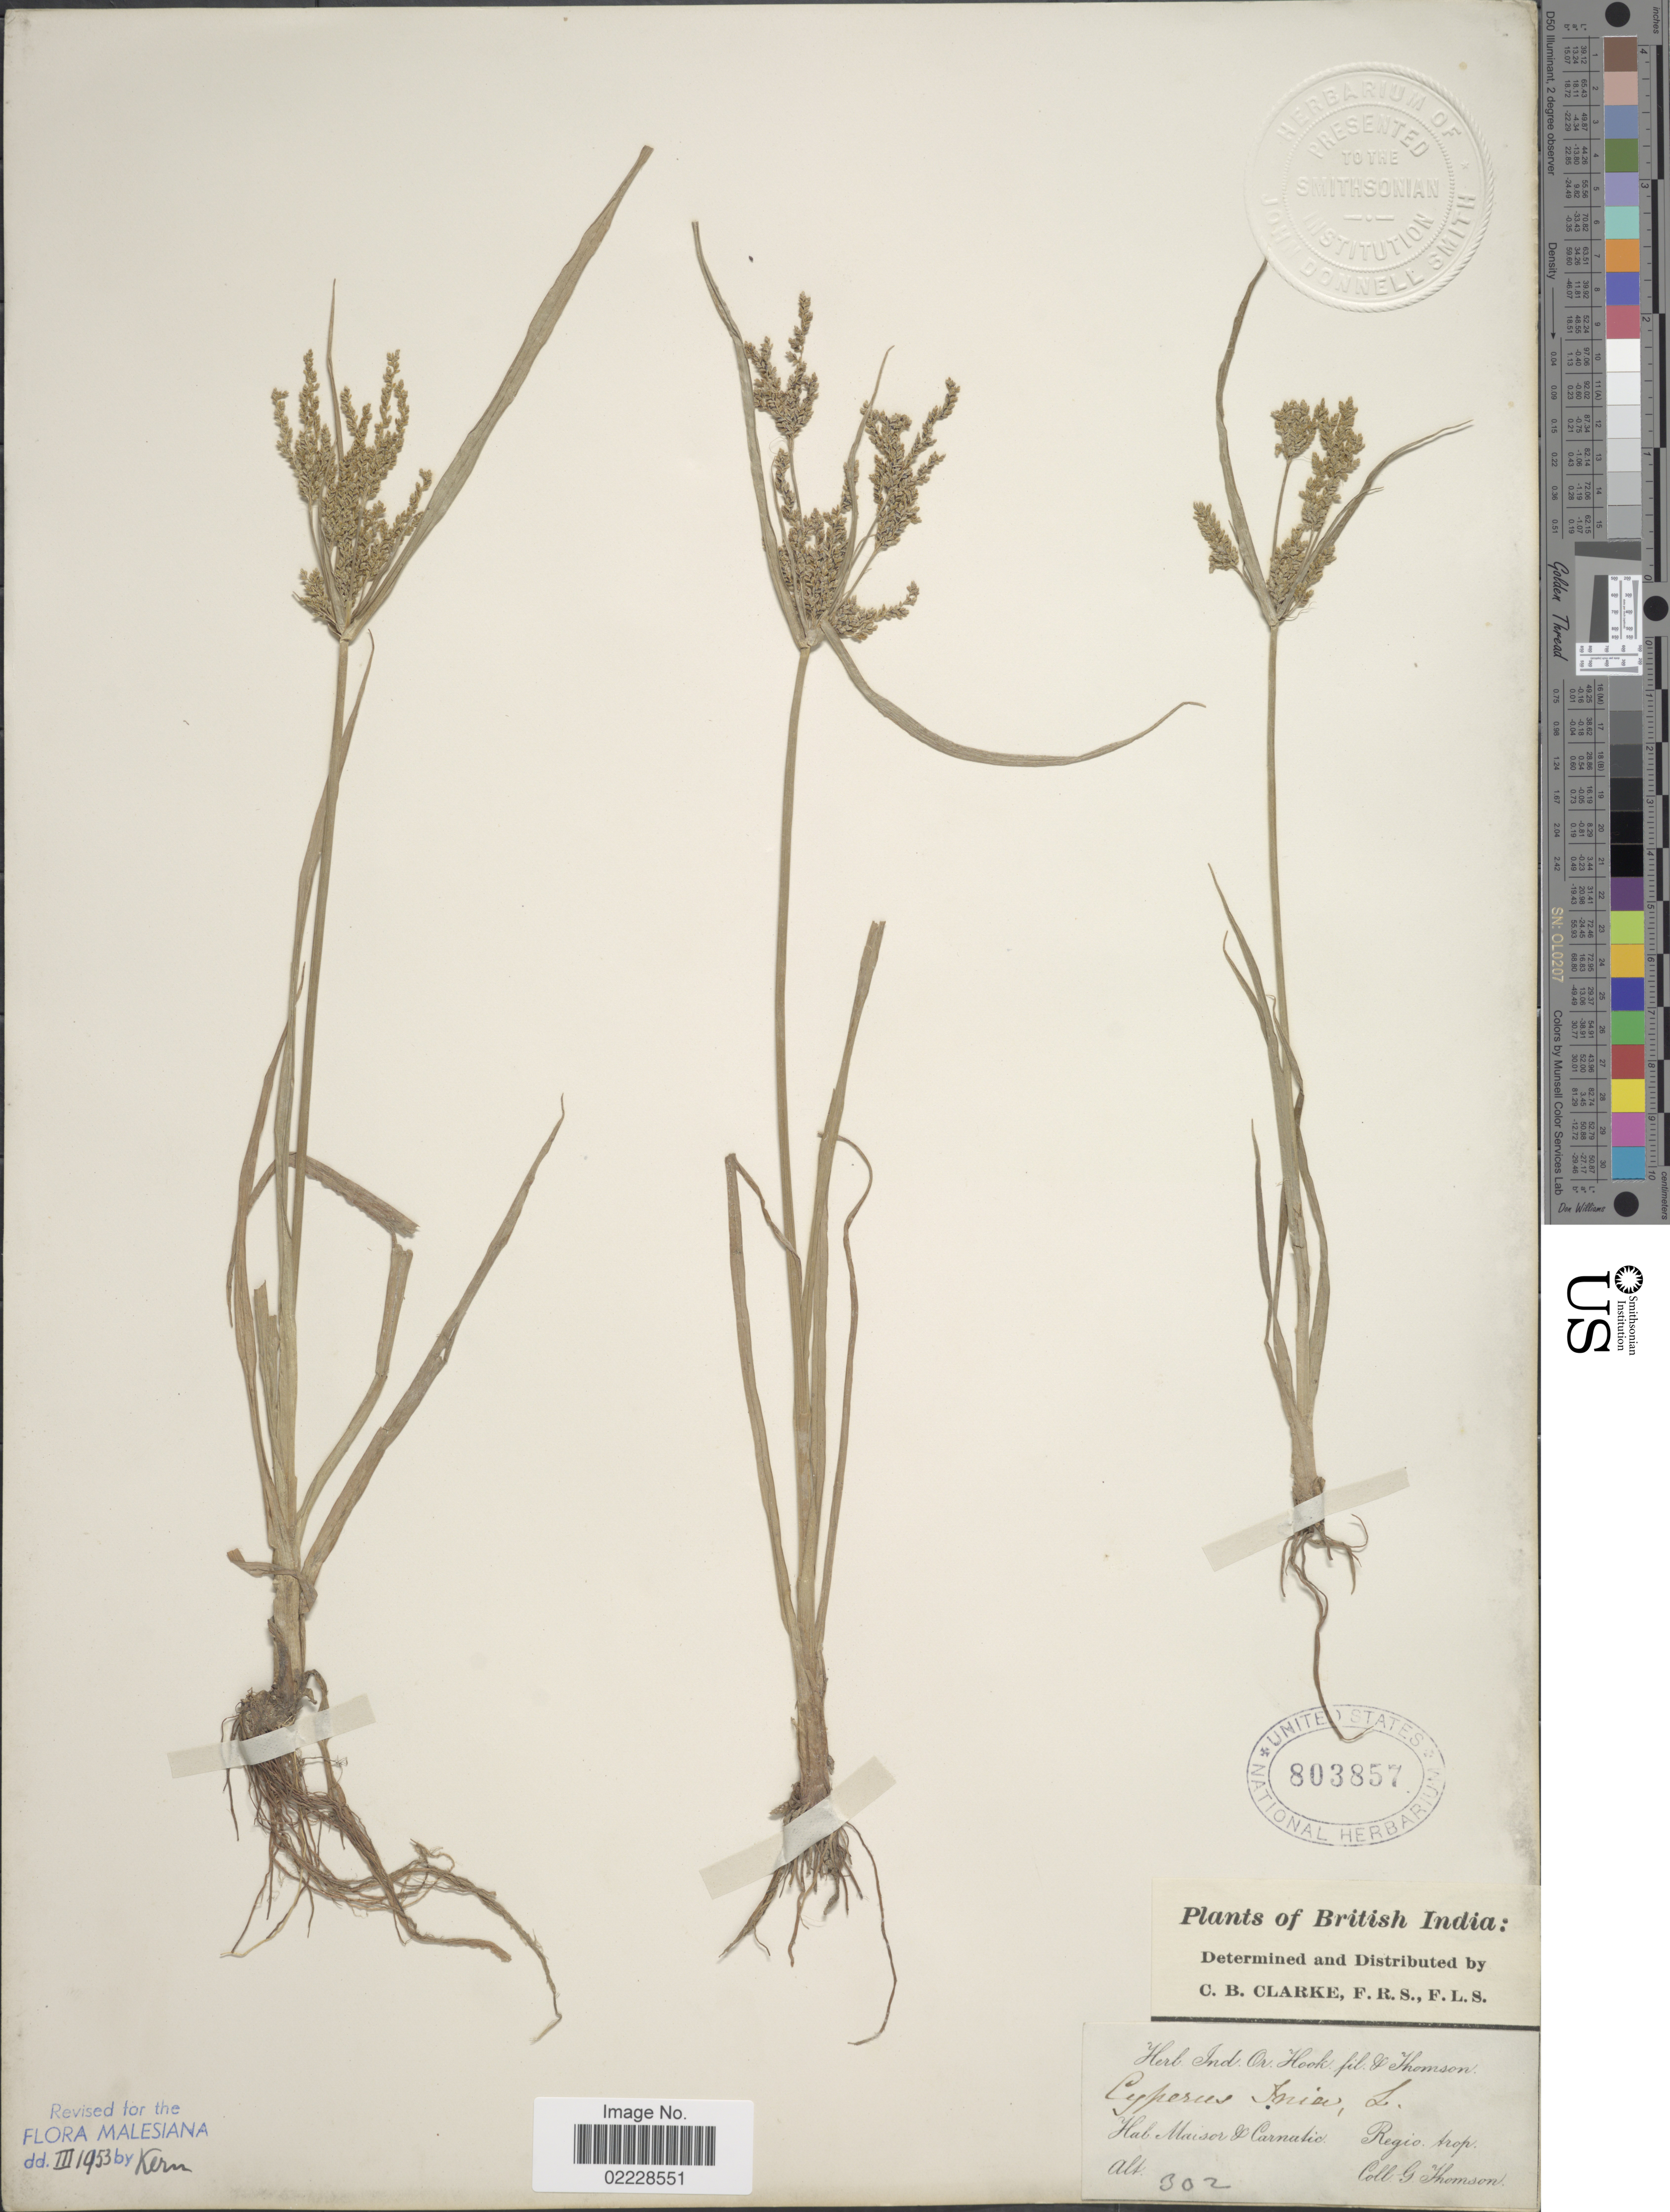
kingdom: Plantae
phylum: Tracheophyta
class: Liliopsida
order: Poales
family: Cyperaceae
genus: Cyperus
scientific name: Cyperus iria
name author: L.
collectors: G. Thomson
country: India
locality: British India, Maisor & Carnatic, Regio trop.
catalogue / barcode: US 803857